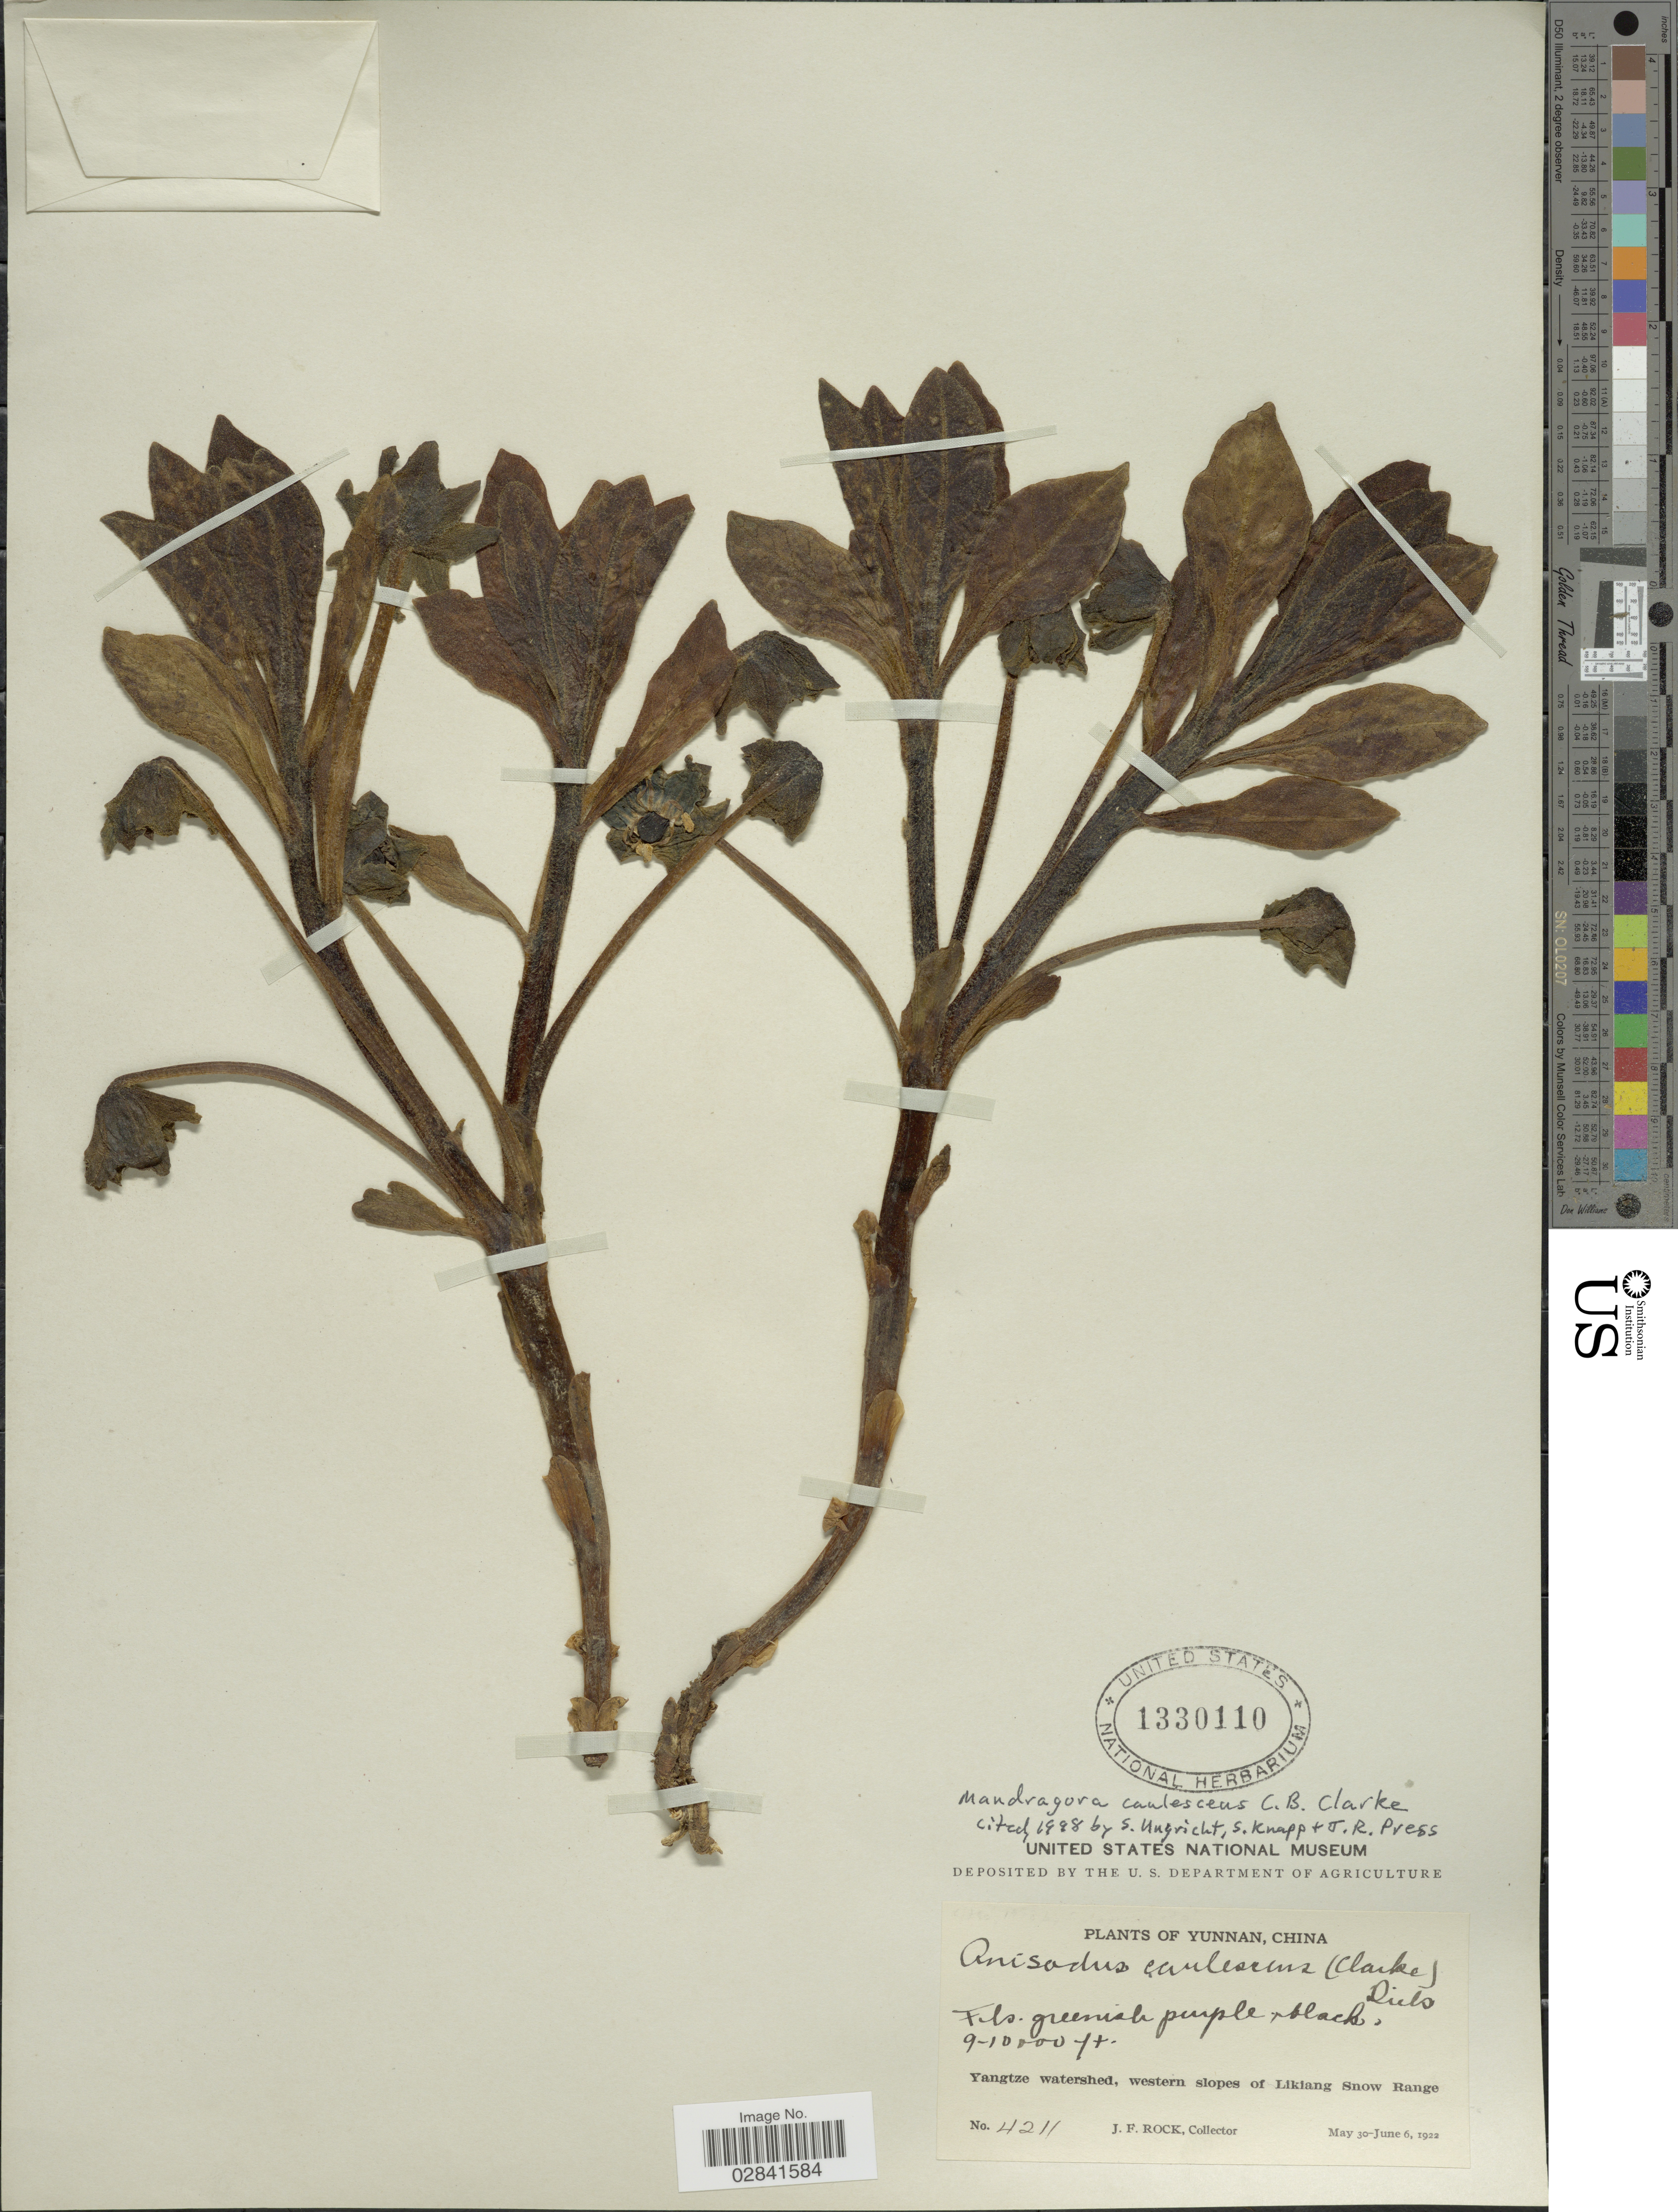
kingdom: Plantae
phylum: Tracheophyta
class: Magnoliopsida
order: Solanales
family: Solanaceae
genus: Mandragora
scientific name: Mandragora caulescens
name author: C.B. Clarke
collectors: J. Rock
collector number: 4211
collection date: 1922-05-30/1922-06-06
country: China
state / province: Yunnan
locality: Yangtze watershed, western slopes of Likiang Snow Range.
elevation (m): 2743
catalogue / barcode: US 1330110